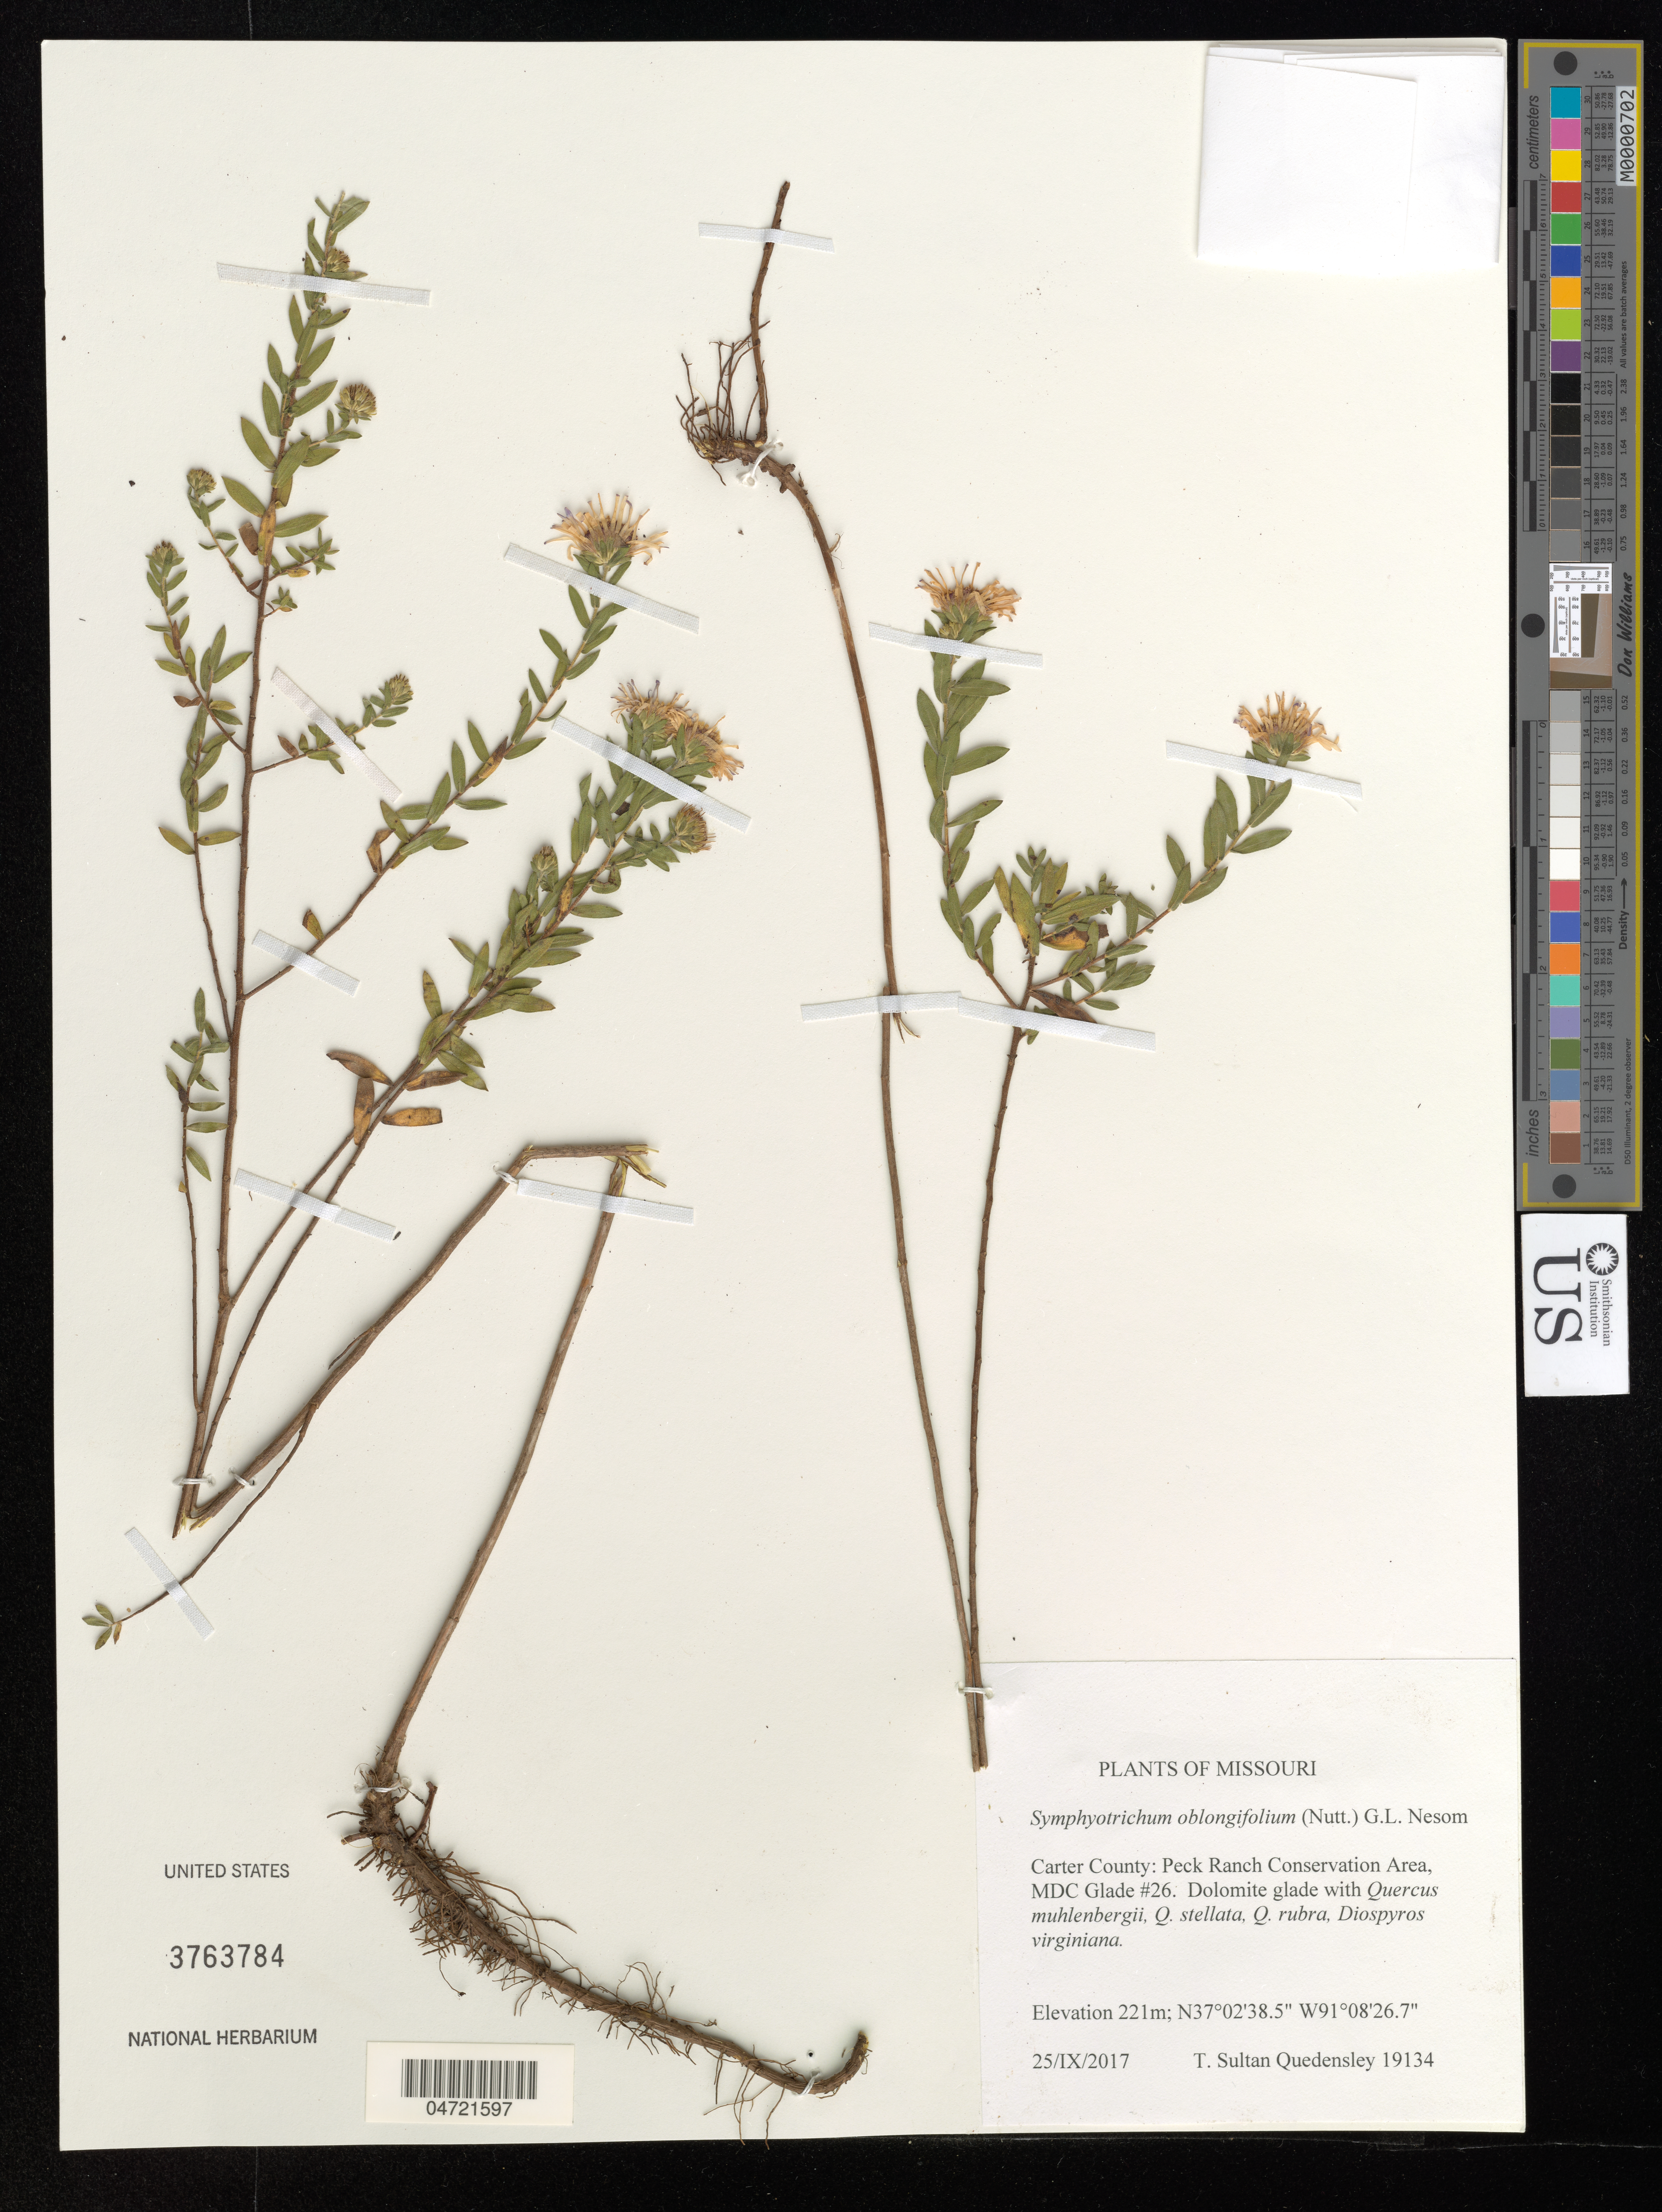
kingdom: Plantae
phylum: Tracheophyta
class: Magnoliopsida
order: Asterales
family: Asteraceae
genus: Symphyotrichum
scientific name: Symphyotrichum oblongifolium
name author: (Nutt.) G.L. Nesom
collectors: T. S. Quedensley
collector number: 19134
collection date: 2017-09-25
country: United States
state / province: Missouri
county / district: Carter County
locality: Peck Ranch Conservation Area, MDC Glade #26.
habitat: Dolomite glade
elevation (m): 221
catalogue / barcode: US 3763784